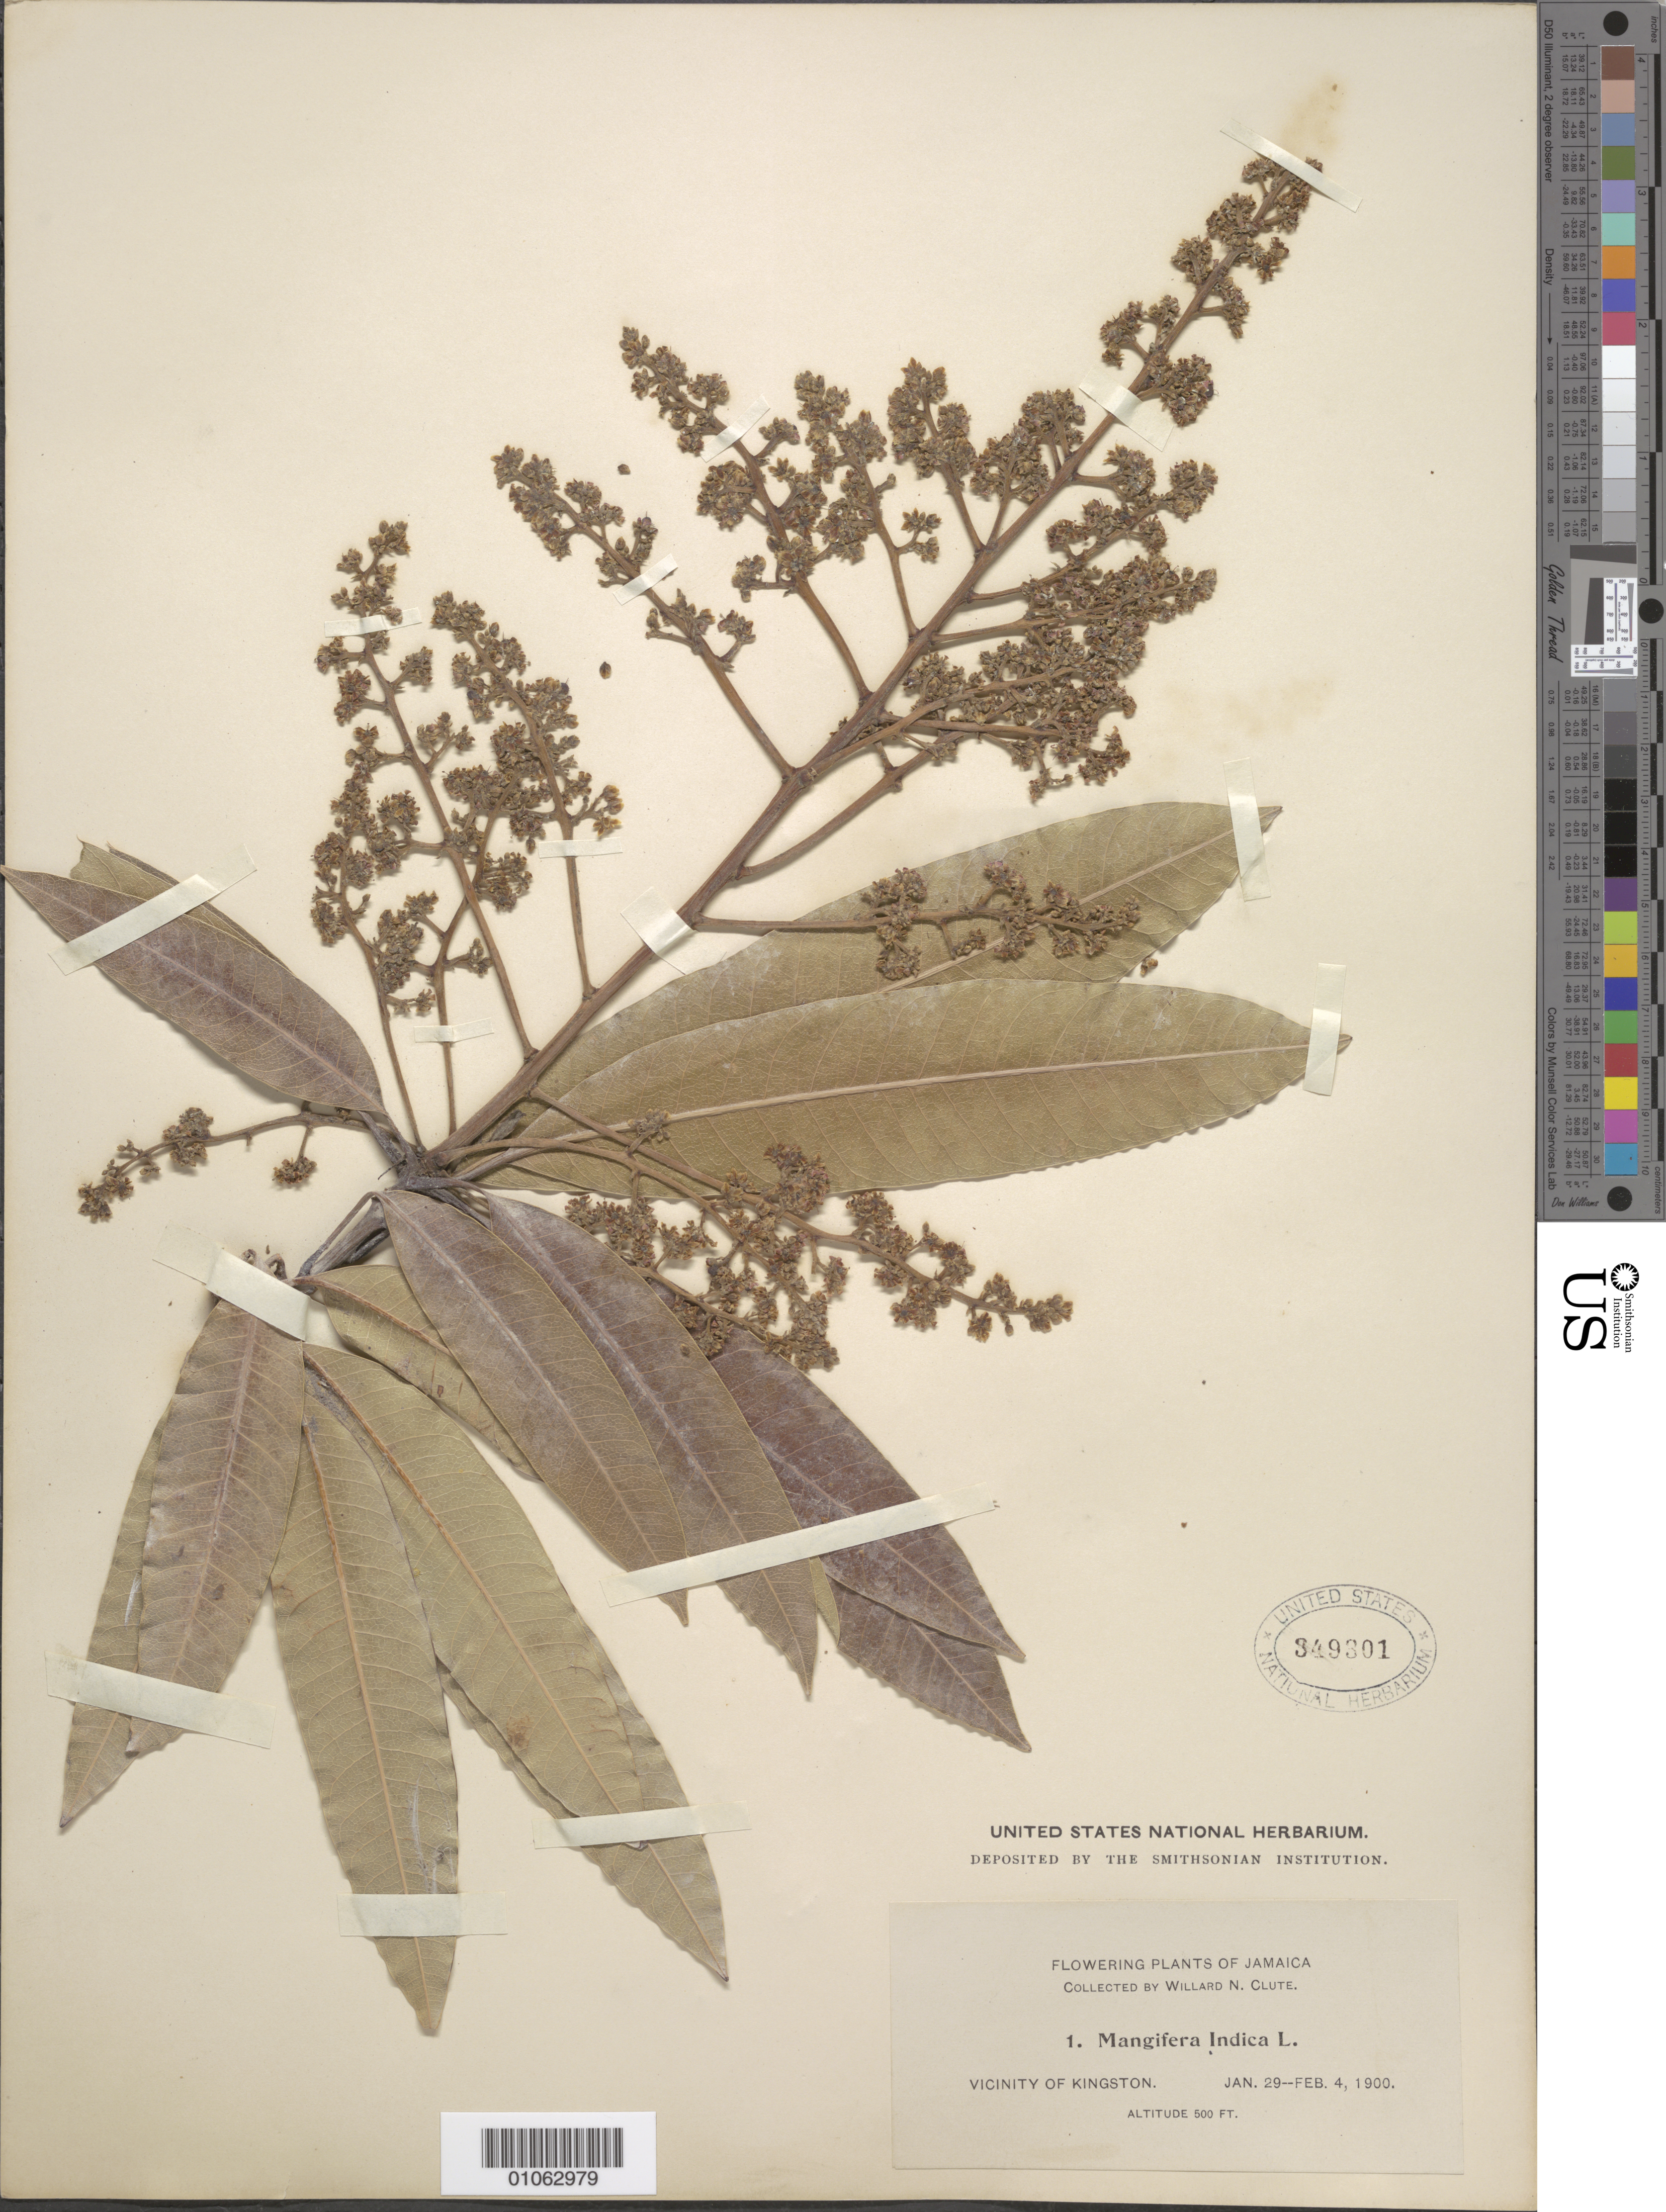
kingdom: Plantae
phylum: Tracheophyta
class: Magnoliopsida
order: Sapindales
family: Anacardiaceae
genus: Mangifera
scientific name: Mangifera indica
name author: L.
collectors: W. N. Clute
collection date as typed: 29 Jan 1900 to 04 Feb 1900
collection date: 1900-01-29/1900-02-04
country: Jamaica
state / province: Kingston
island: Jamaica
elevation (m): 152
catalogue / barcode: US 349301